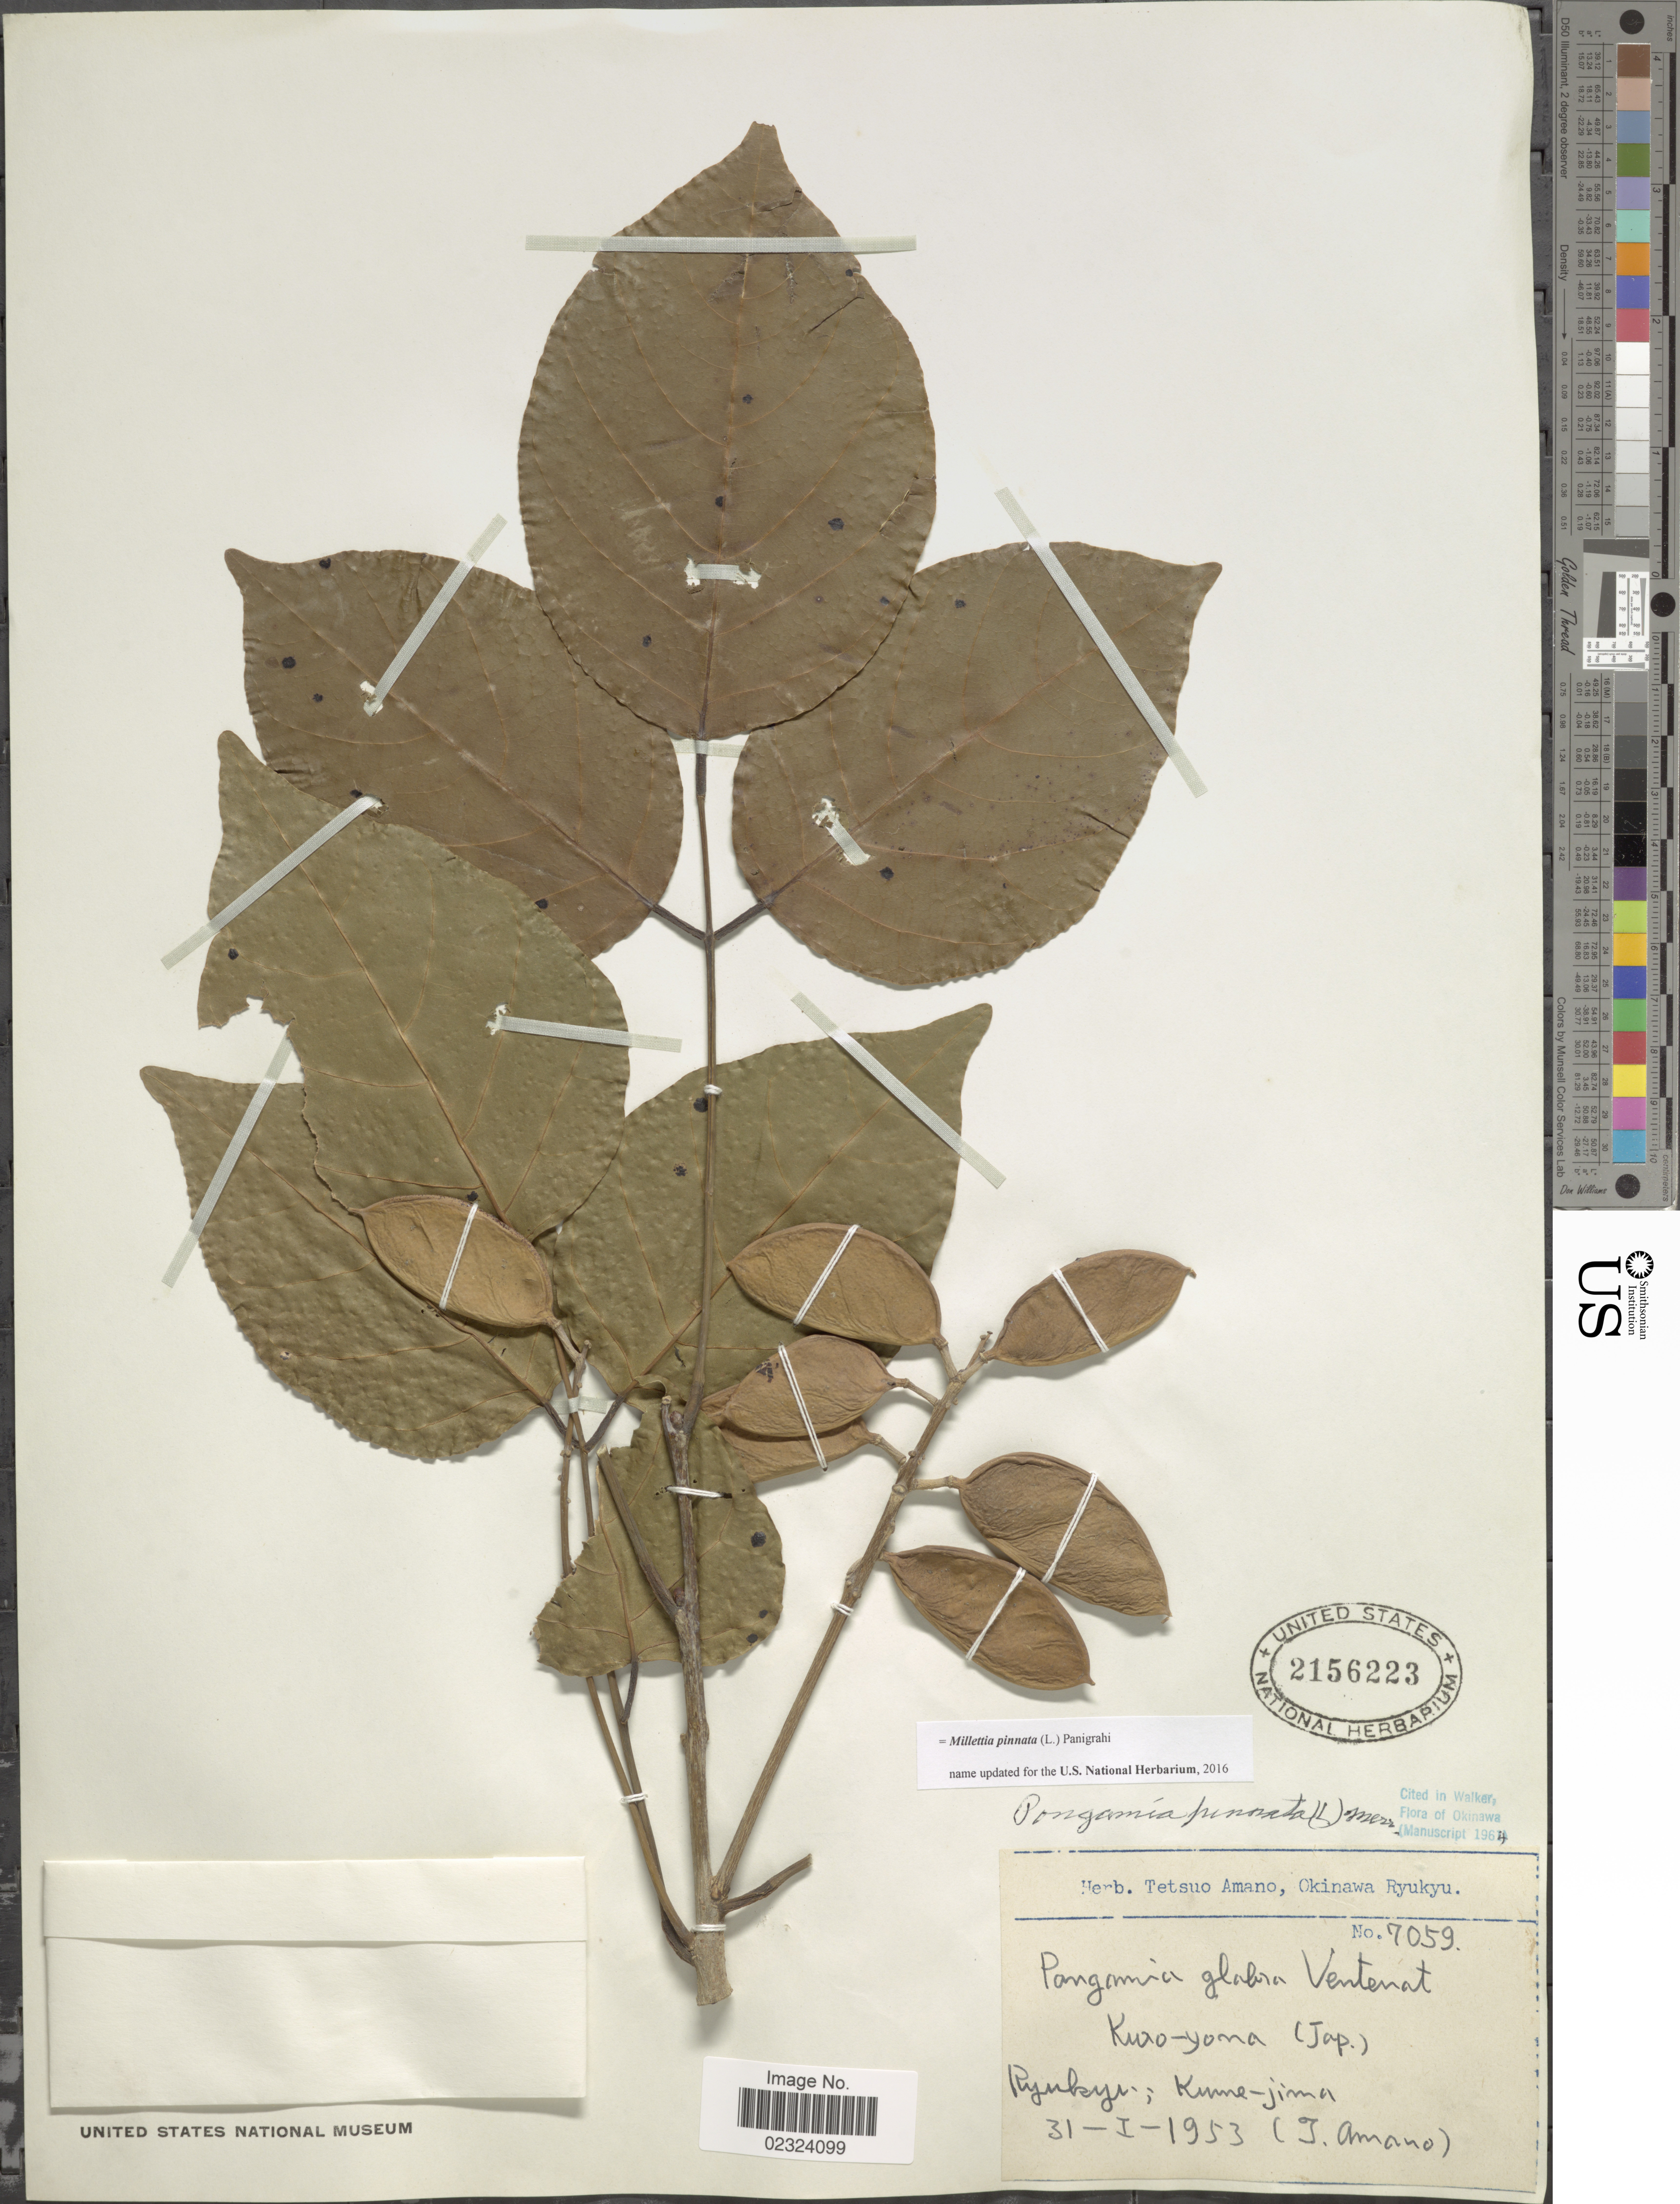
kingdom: Plantae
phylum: Tracheophyta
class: Magnoliopsida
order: Fabales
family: Fabaceae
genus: Millettia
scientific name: Millettia pinnata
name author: (L.) Panigrahi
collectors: T. Amano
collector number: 7059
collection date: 1953-01-31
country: Japan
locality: Ryukyu; Kume-jima.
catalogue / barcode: US 2156223